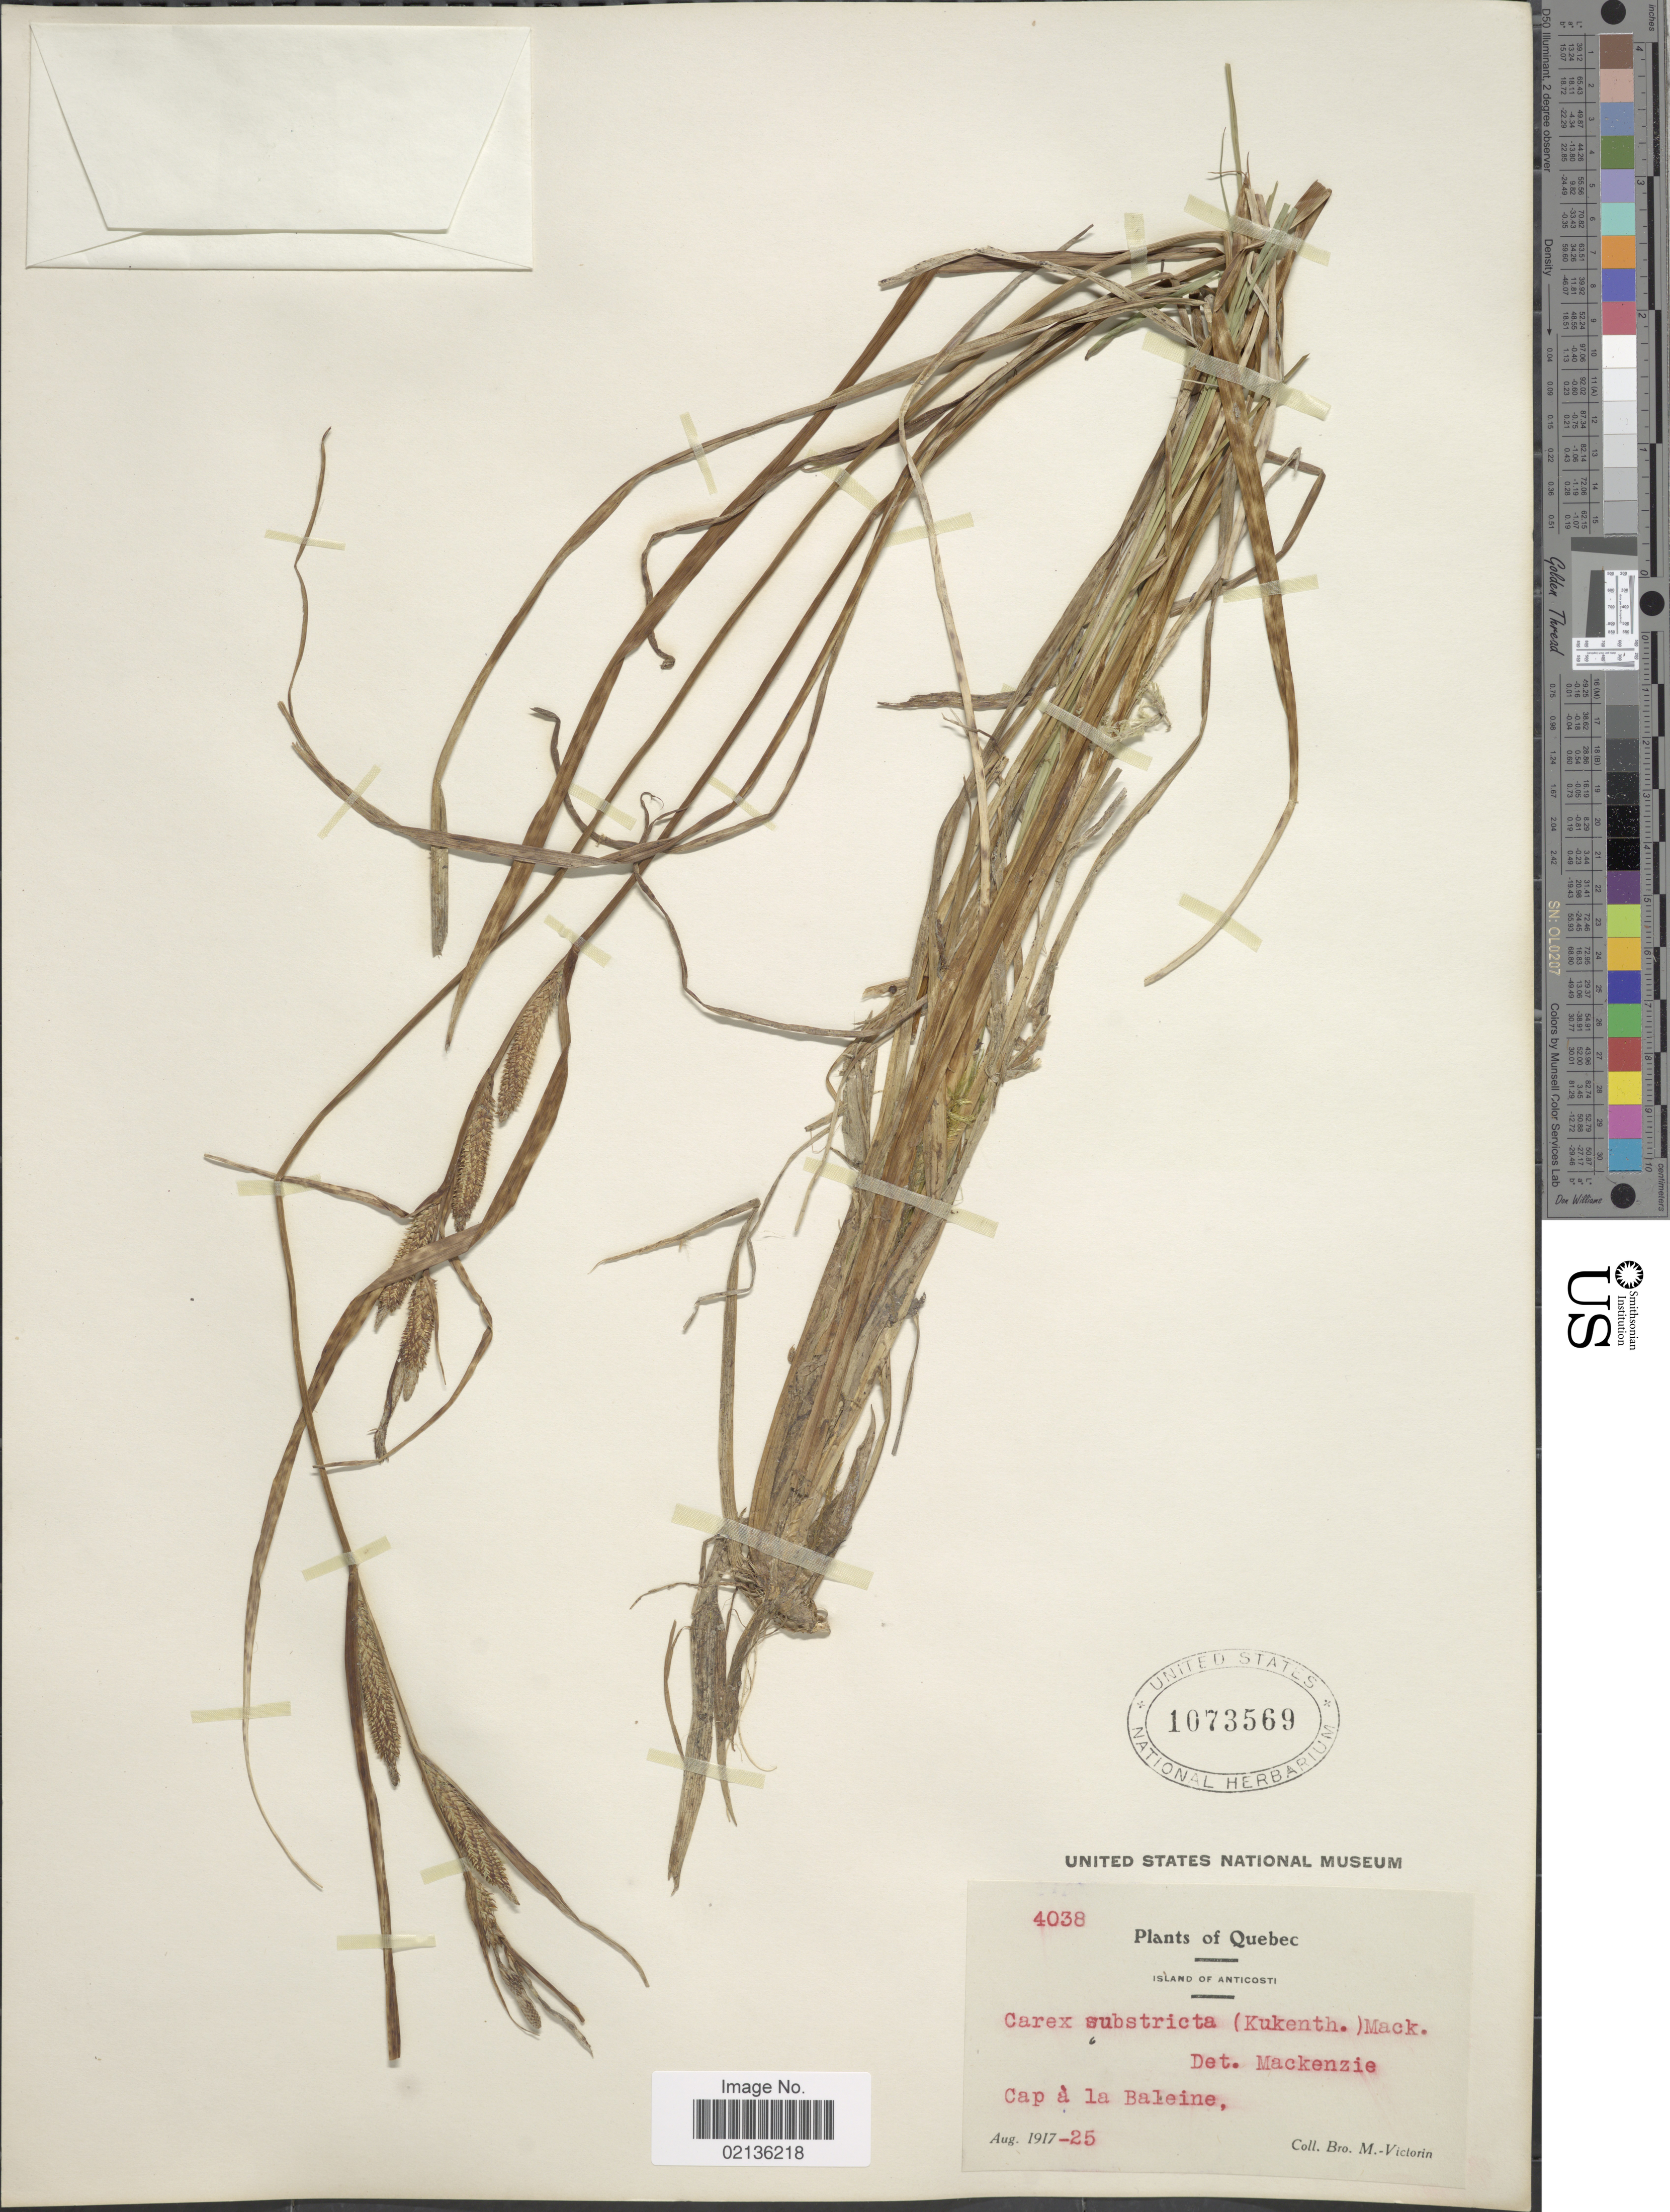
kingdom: Plantae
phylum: Tracheophyta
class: Liliopsida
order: Poales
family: Cyperaceae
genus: Carex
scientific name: Carex aquatilis var. substricta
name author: Wahlenb.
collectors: Fr. Marie-Victorin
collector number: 4038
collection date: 1917-08-25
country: Canada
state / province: Quebec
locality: Island of Anticosti, Cap a la Baleine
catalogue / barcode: US 10735569